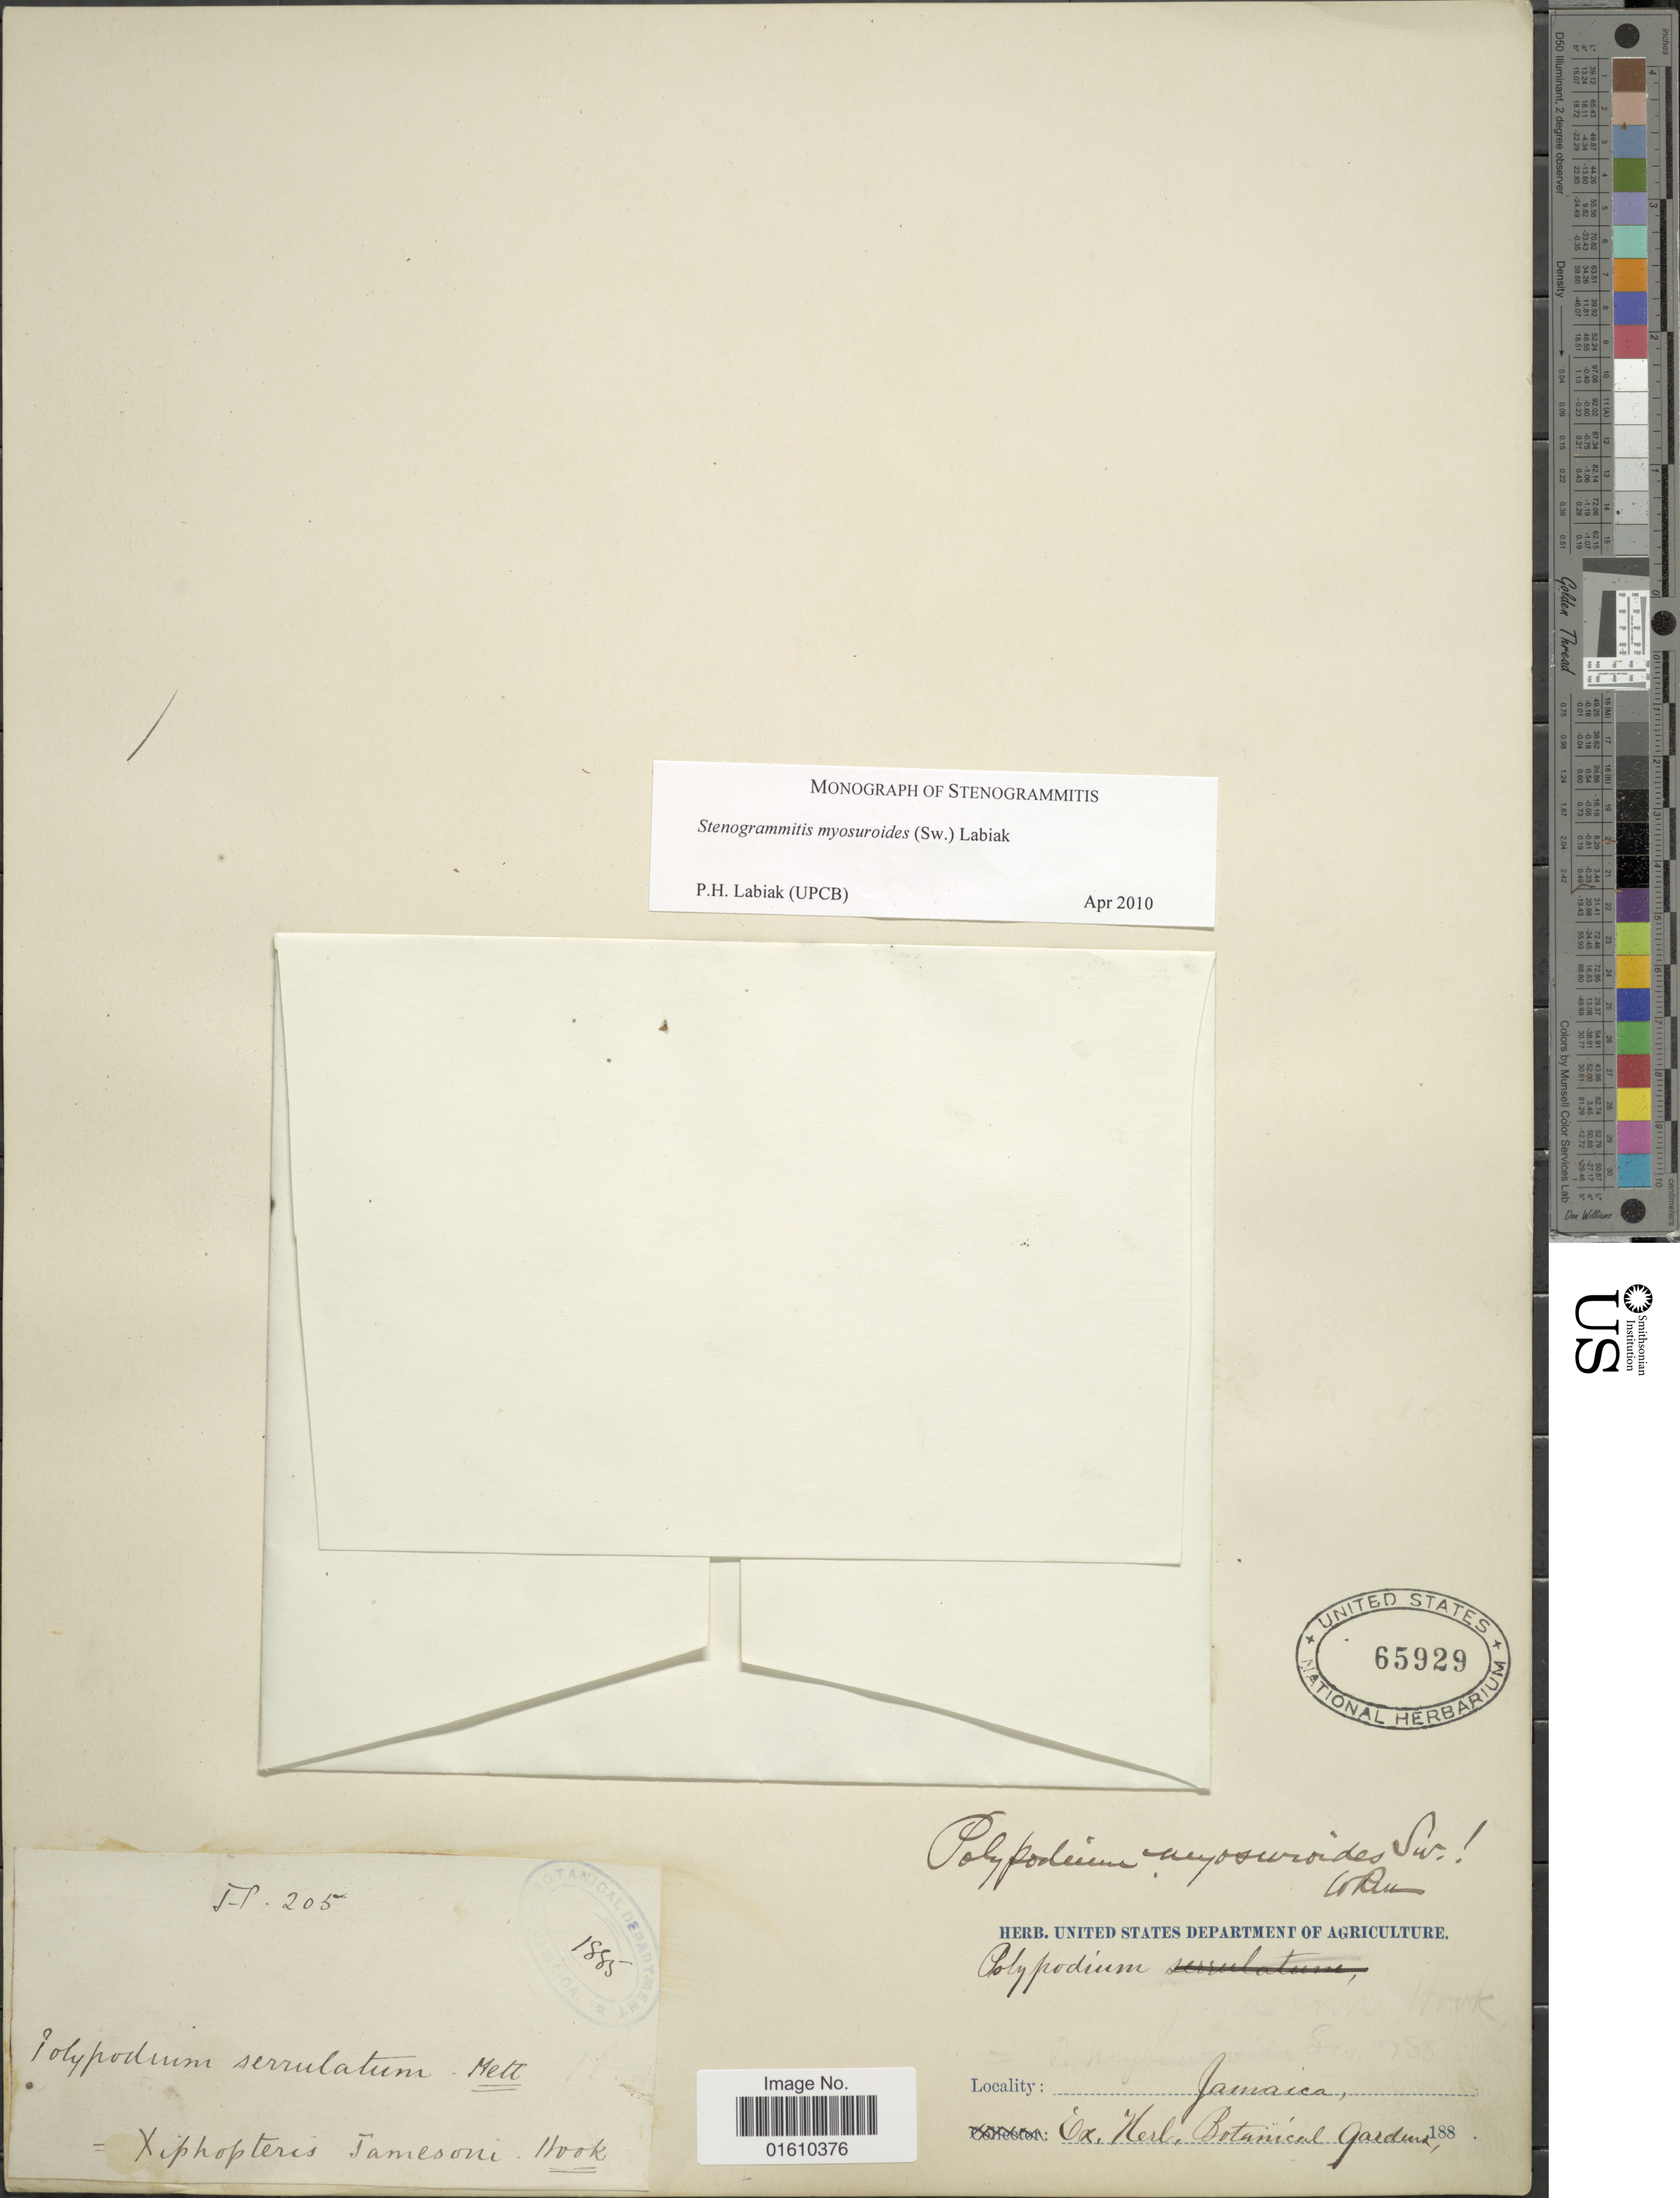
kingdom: Plantae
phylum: Tracheophyta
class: Polypodiopsida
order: Polypodiales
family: Polypodiaceae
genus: Stenogrammitis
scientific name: Stenogrammitis myosuroides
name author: (Sw.) Labiak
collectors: ex herb. Bot. Gard.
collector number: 205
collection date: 1885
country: Jamaica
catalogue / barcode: US 65929